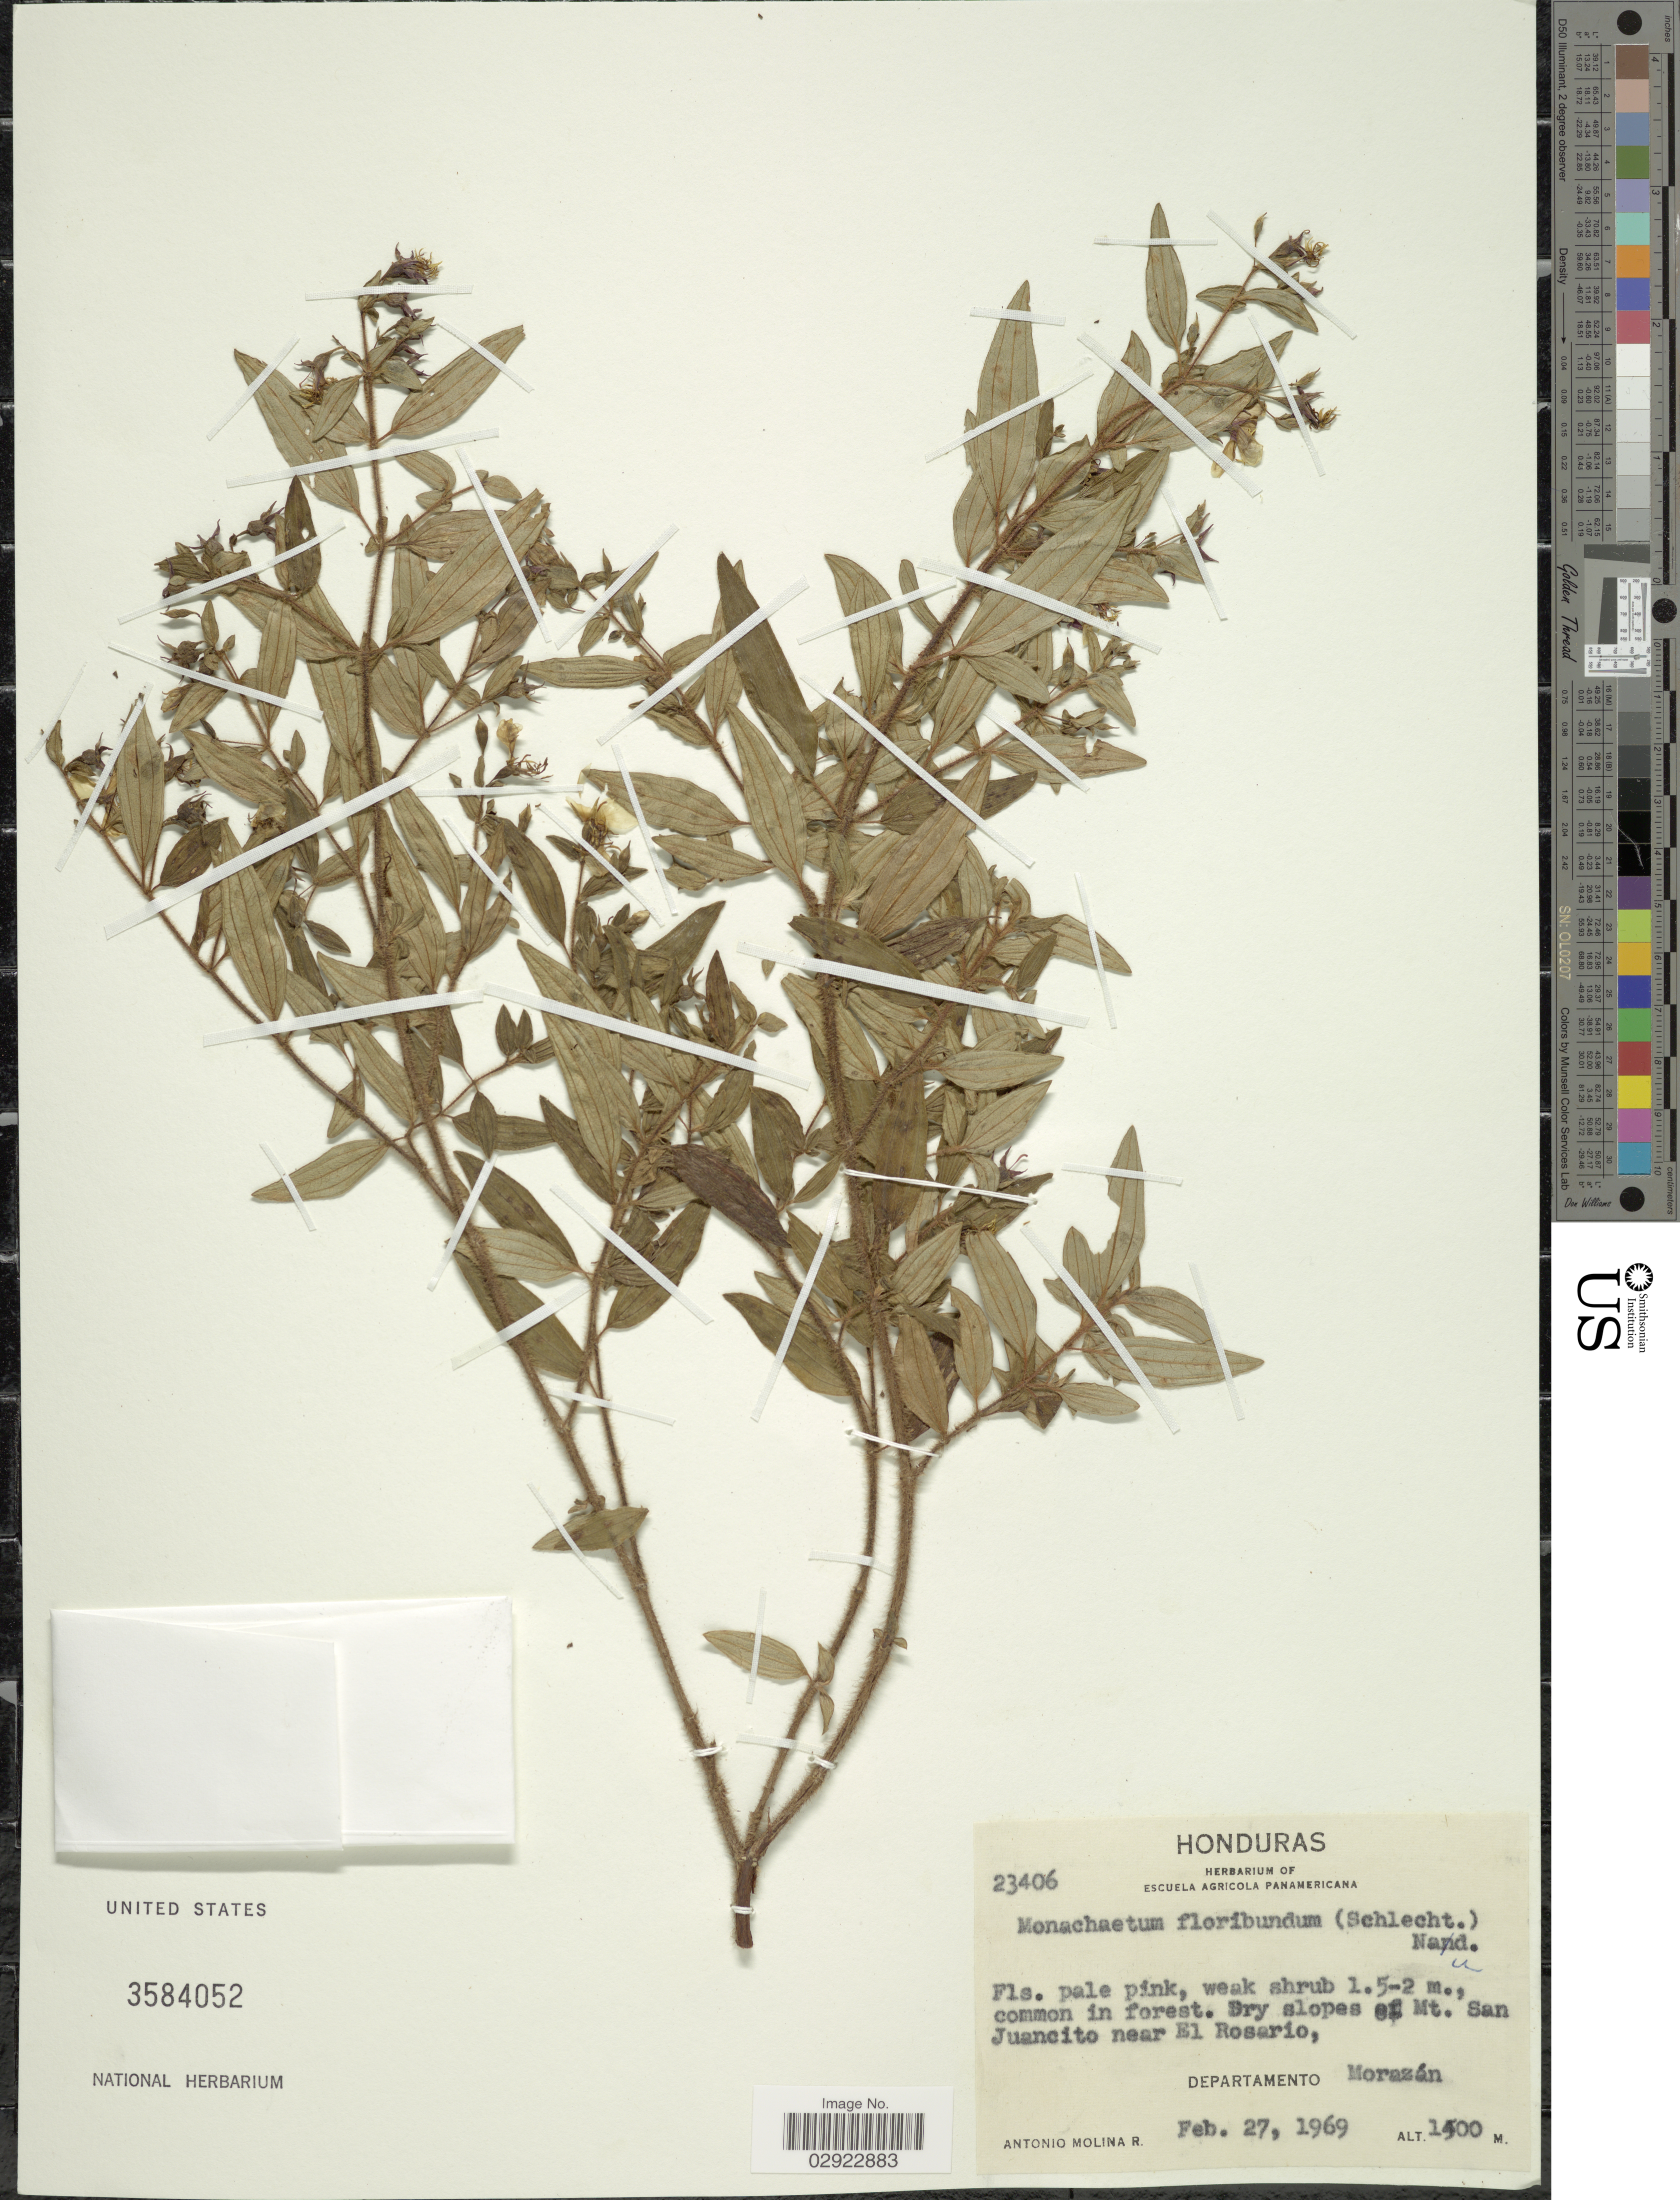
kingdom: Plantae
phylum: Tracheophyta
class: Magnoliopsida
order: Myrtales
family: Melastomataceae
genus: Monochaetum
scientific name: Monochaetum floribundum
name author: (Schltdl.) Naudin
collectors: A. Molina R.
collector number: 23406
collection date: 1969-02-27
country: Honduras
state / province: Fco. Morazán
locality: Dry forest et Mt. San Juancito near El Rosario, Departamento Morazán.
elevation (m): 1500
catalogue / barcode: US 3584052